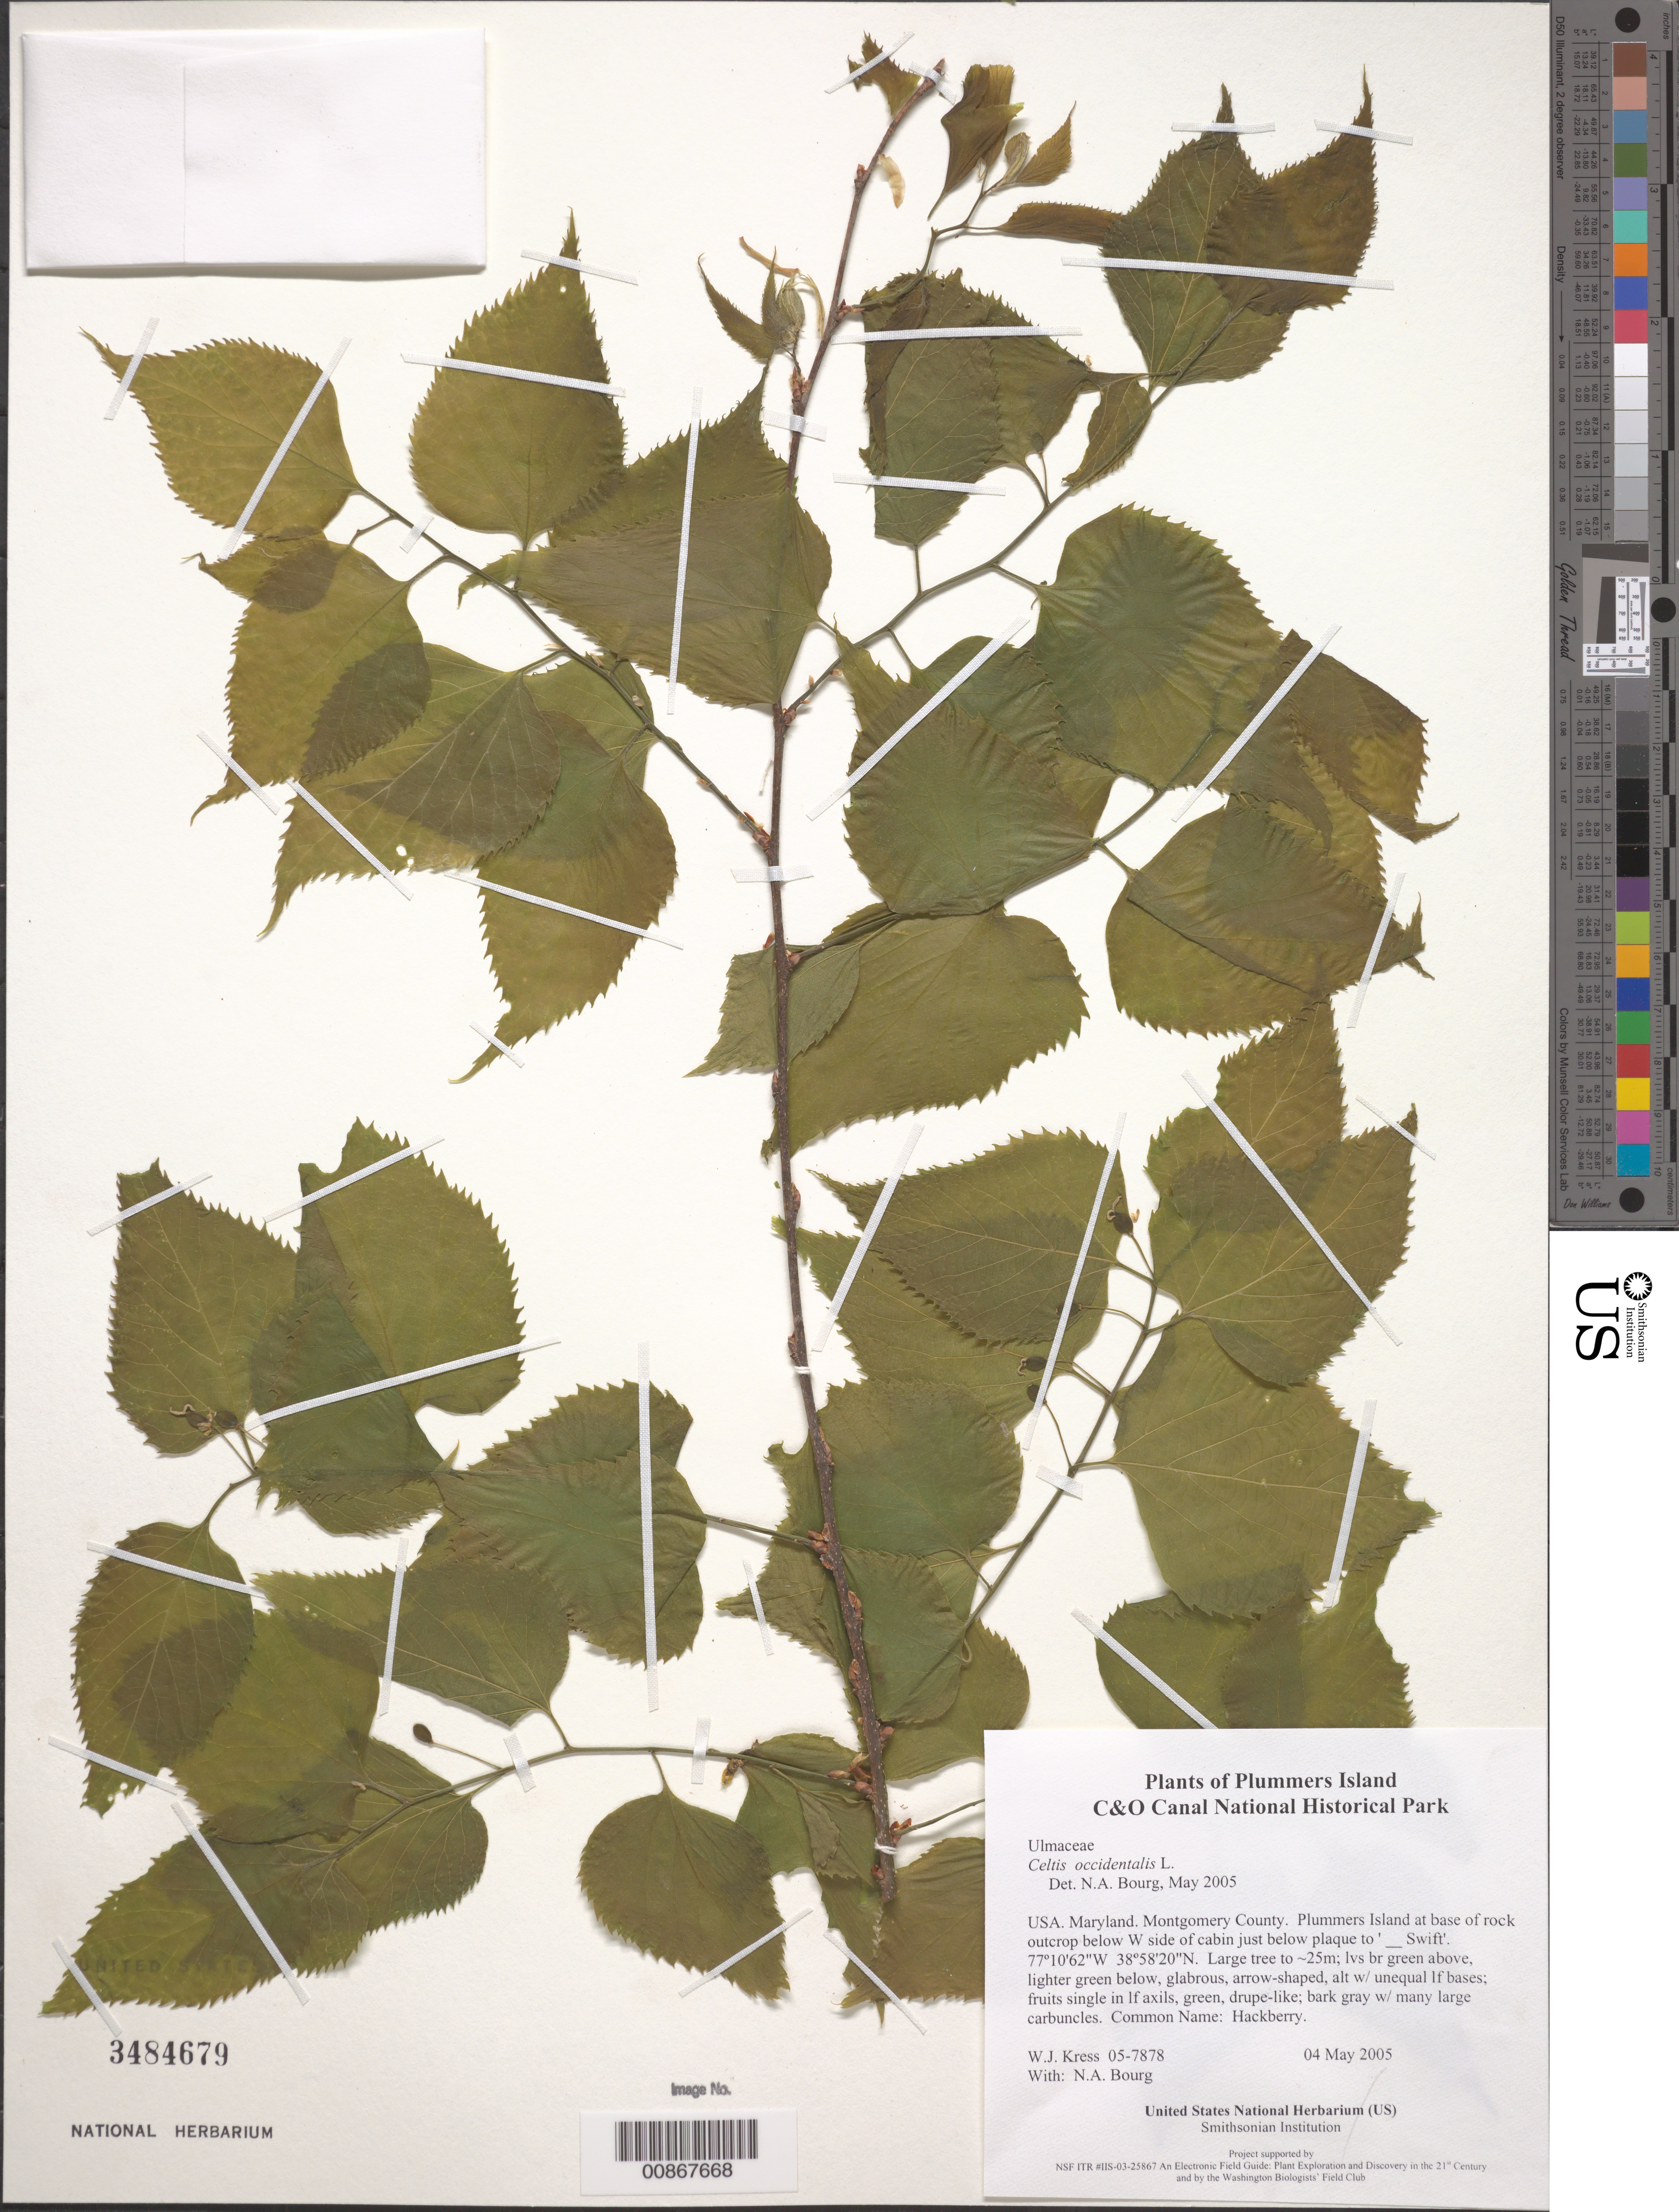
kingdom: Plantae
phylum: Tracheophyta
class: Magnoliopsida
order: Rosales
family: Cannabaceae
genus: Celtis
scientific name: Celtis occidentalis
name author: L.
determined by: Bourg, N. A.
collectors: W. J. Kress & N. A. Bourg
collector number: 05-7878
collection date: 2005-05-04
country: United States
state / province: Maryland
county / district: Montgomery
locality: Chesapeake and Ohio Canal National Historical Park, Plummers Island at base of rock outcrop below W side of cabin just below plaque to ' __ Swift'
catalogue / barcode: US 3484679